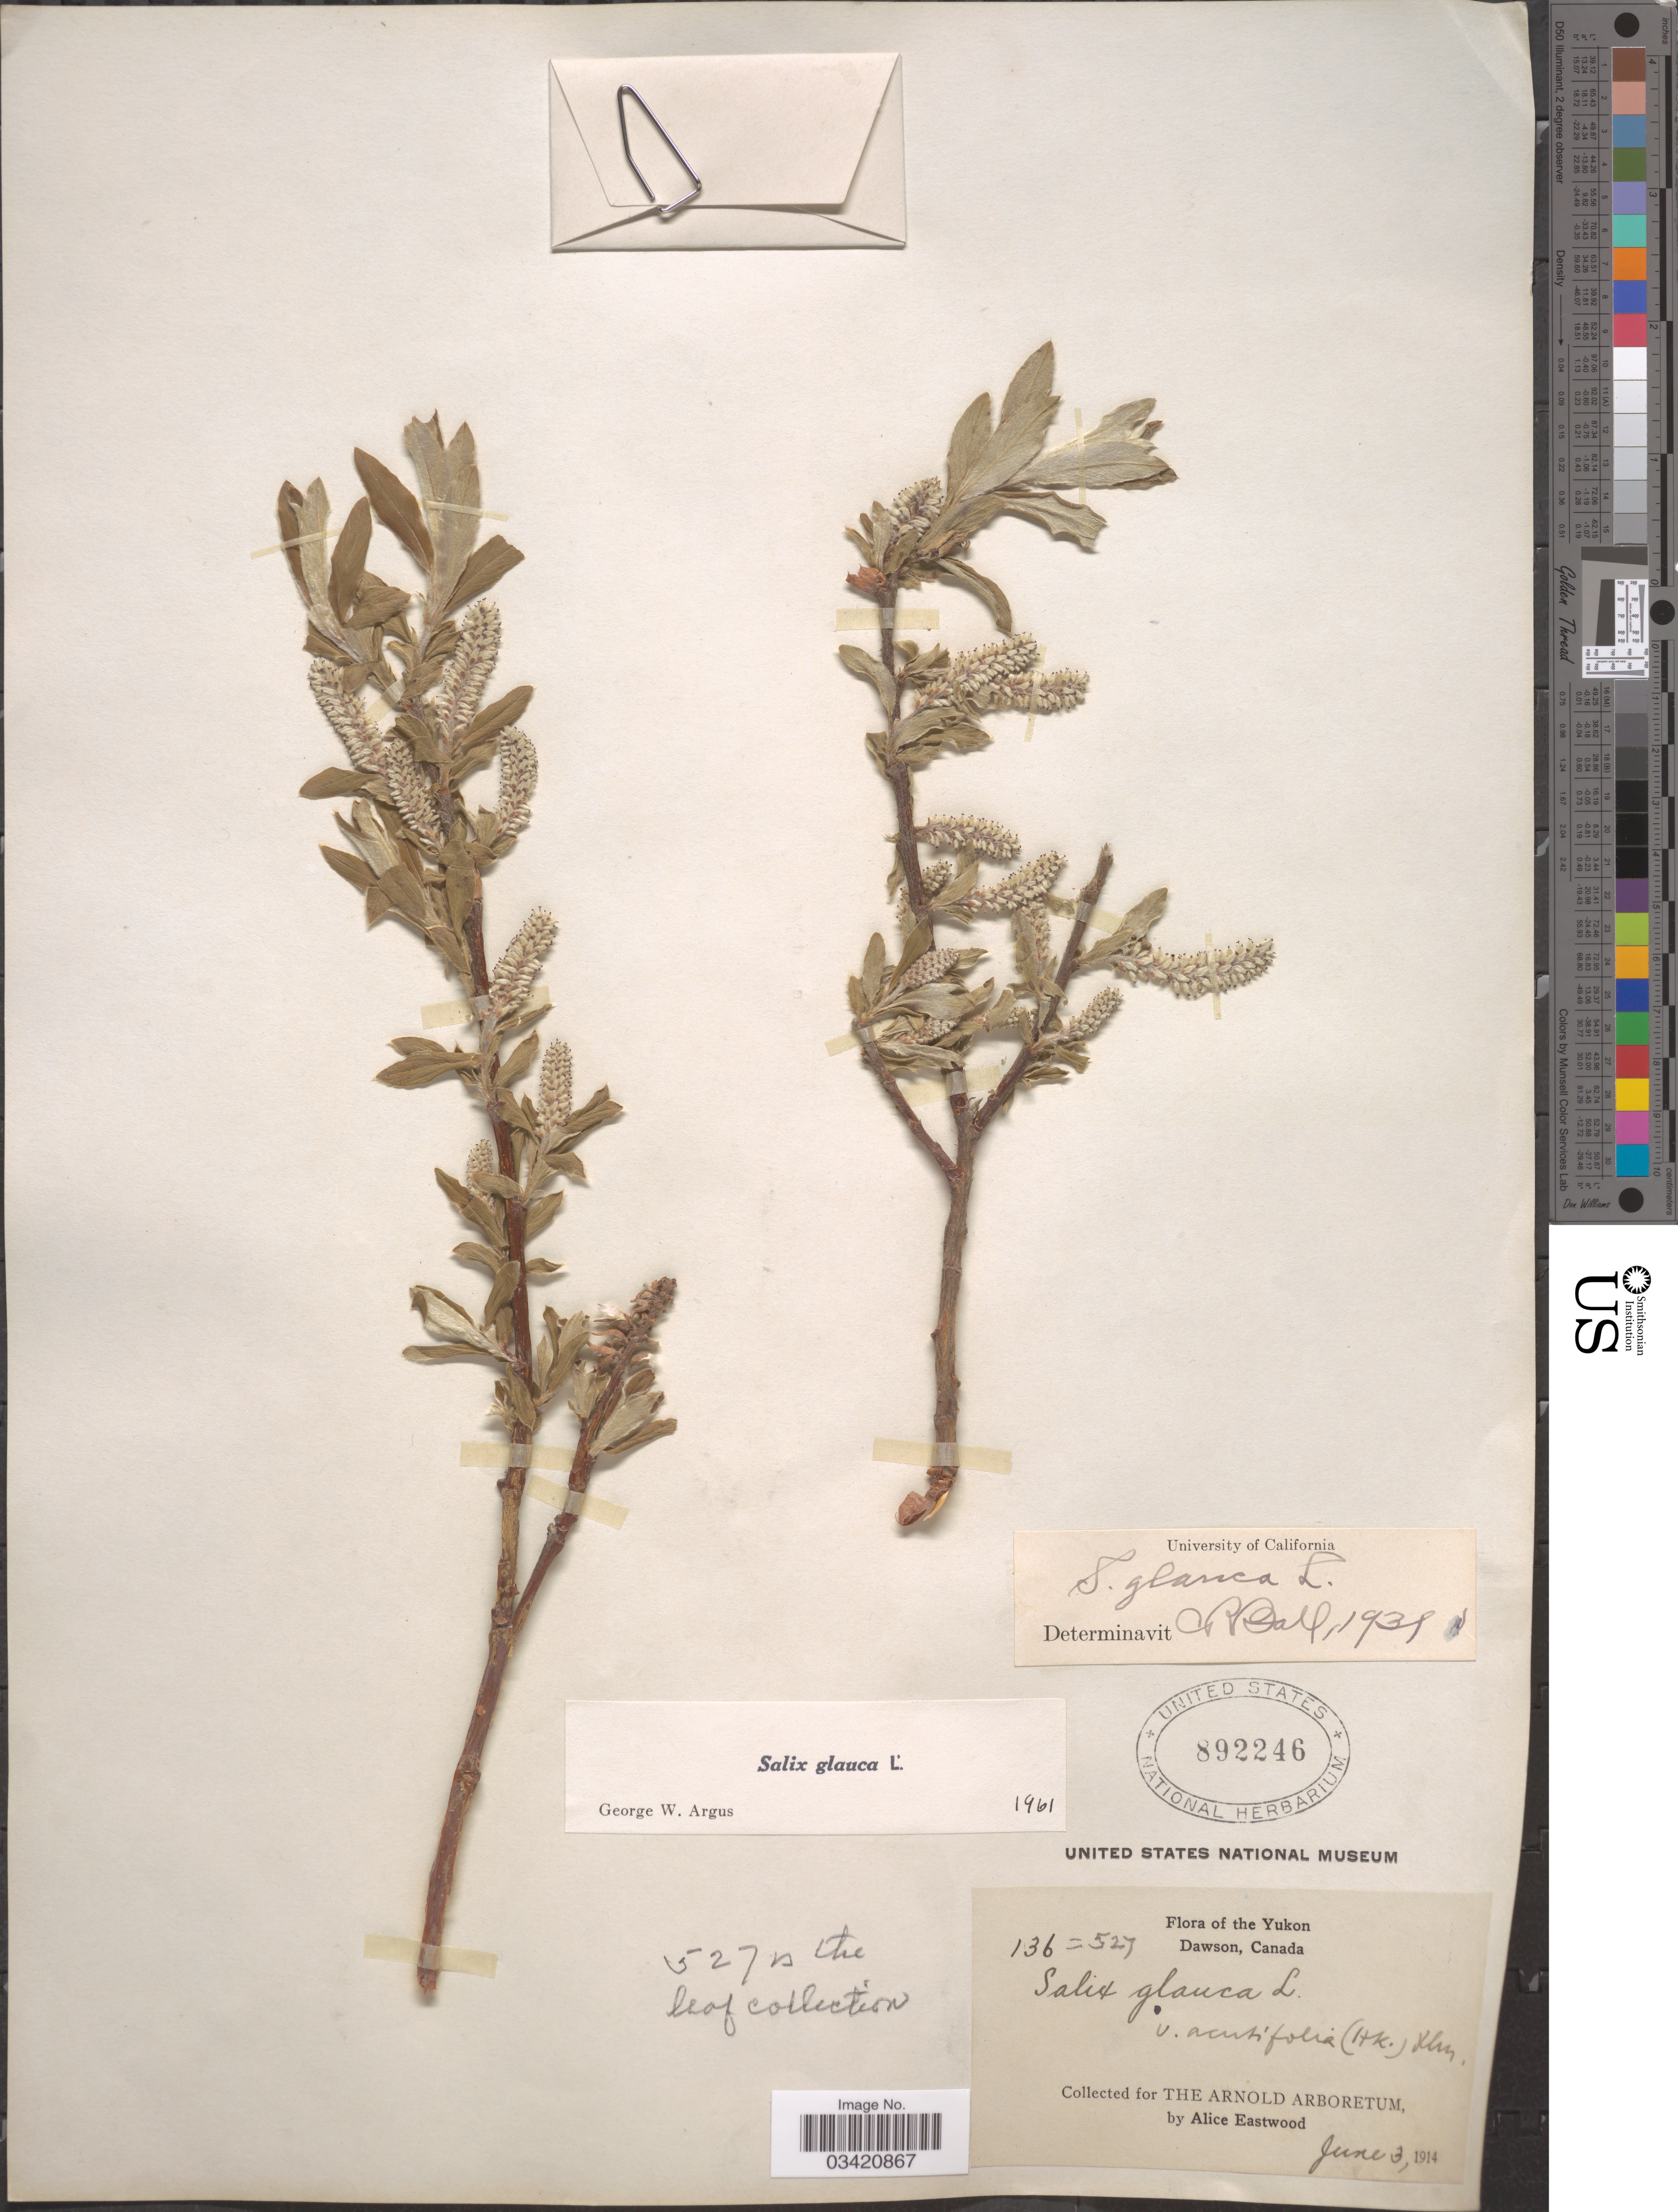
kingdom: Plantae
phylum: Tracheophyta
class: Magnoliopsida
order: Malpighiales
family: Salicaceae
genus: Salix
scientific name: Salix glauca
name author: L.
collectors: A. Eastwood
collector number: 136=527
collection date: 1914-06-03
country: Canada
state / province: Yukon Territory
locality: Yukon. Dawson.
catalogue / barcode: US 892246